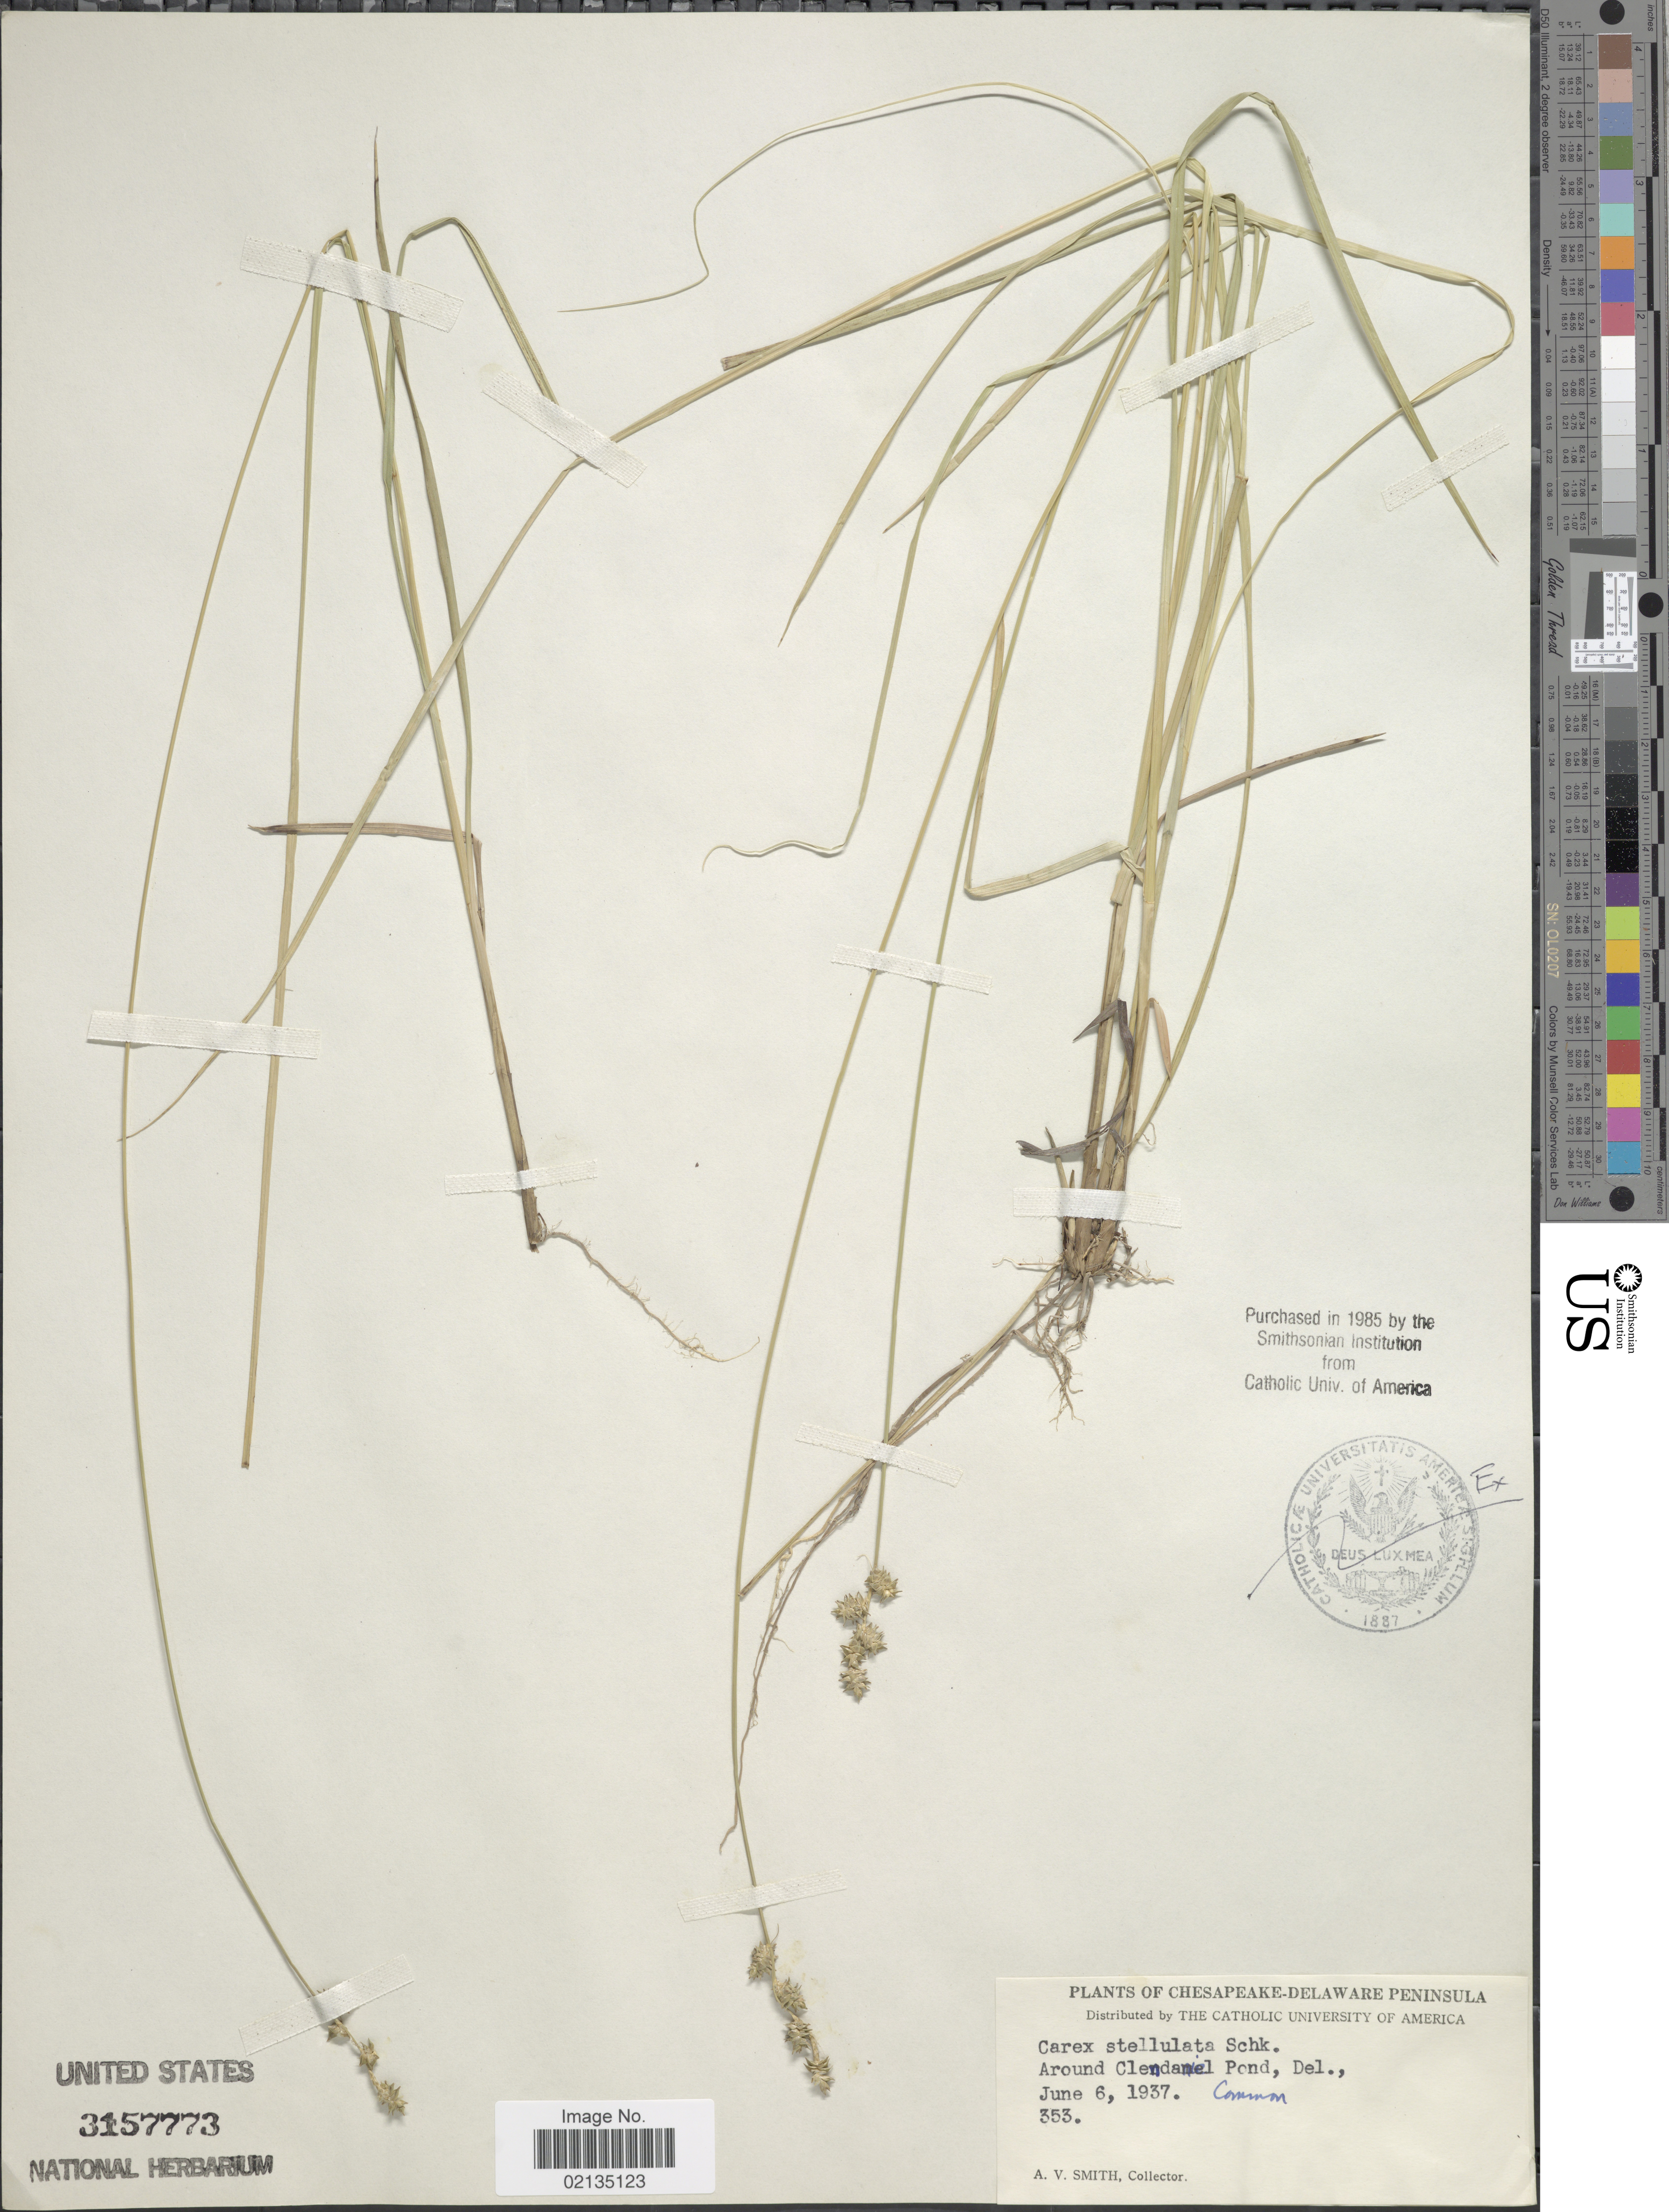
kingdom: Plantae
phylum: Tracheophyta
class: Liliopsida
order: Poales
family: Cyperaceae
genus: Carex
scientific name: Carex echinata subsp. echinata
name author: Murray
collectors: A. V. P. Smith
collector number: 353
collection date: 1937-06-06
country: United States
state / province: Delaware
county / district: Sussex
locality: Around Clendaniel Pond, Del. Chesapeake-Delaware Peninsula.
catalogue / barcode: US 3157773